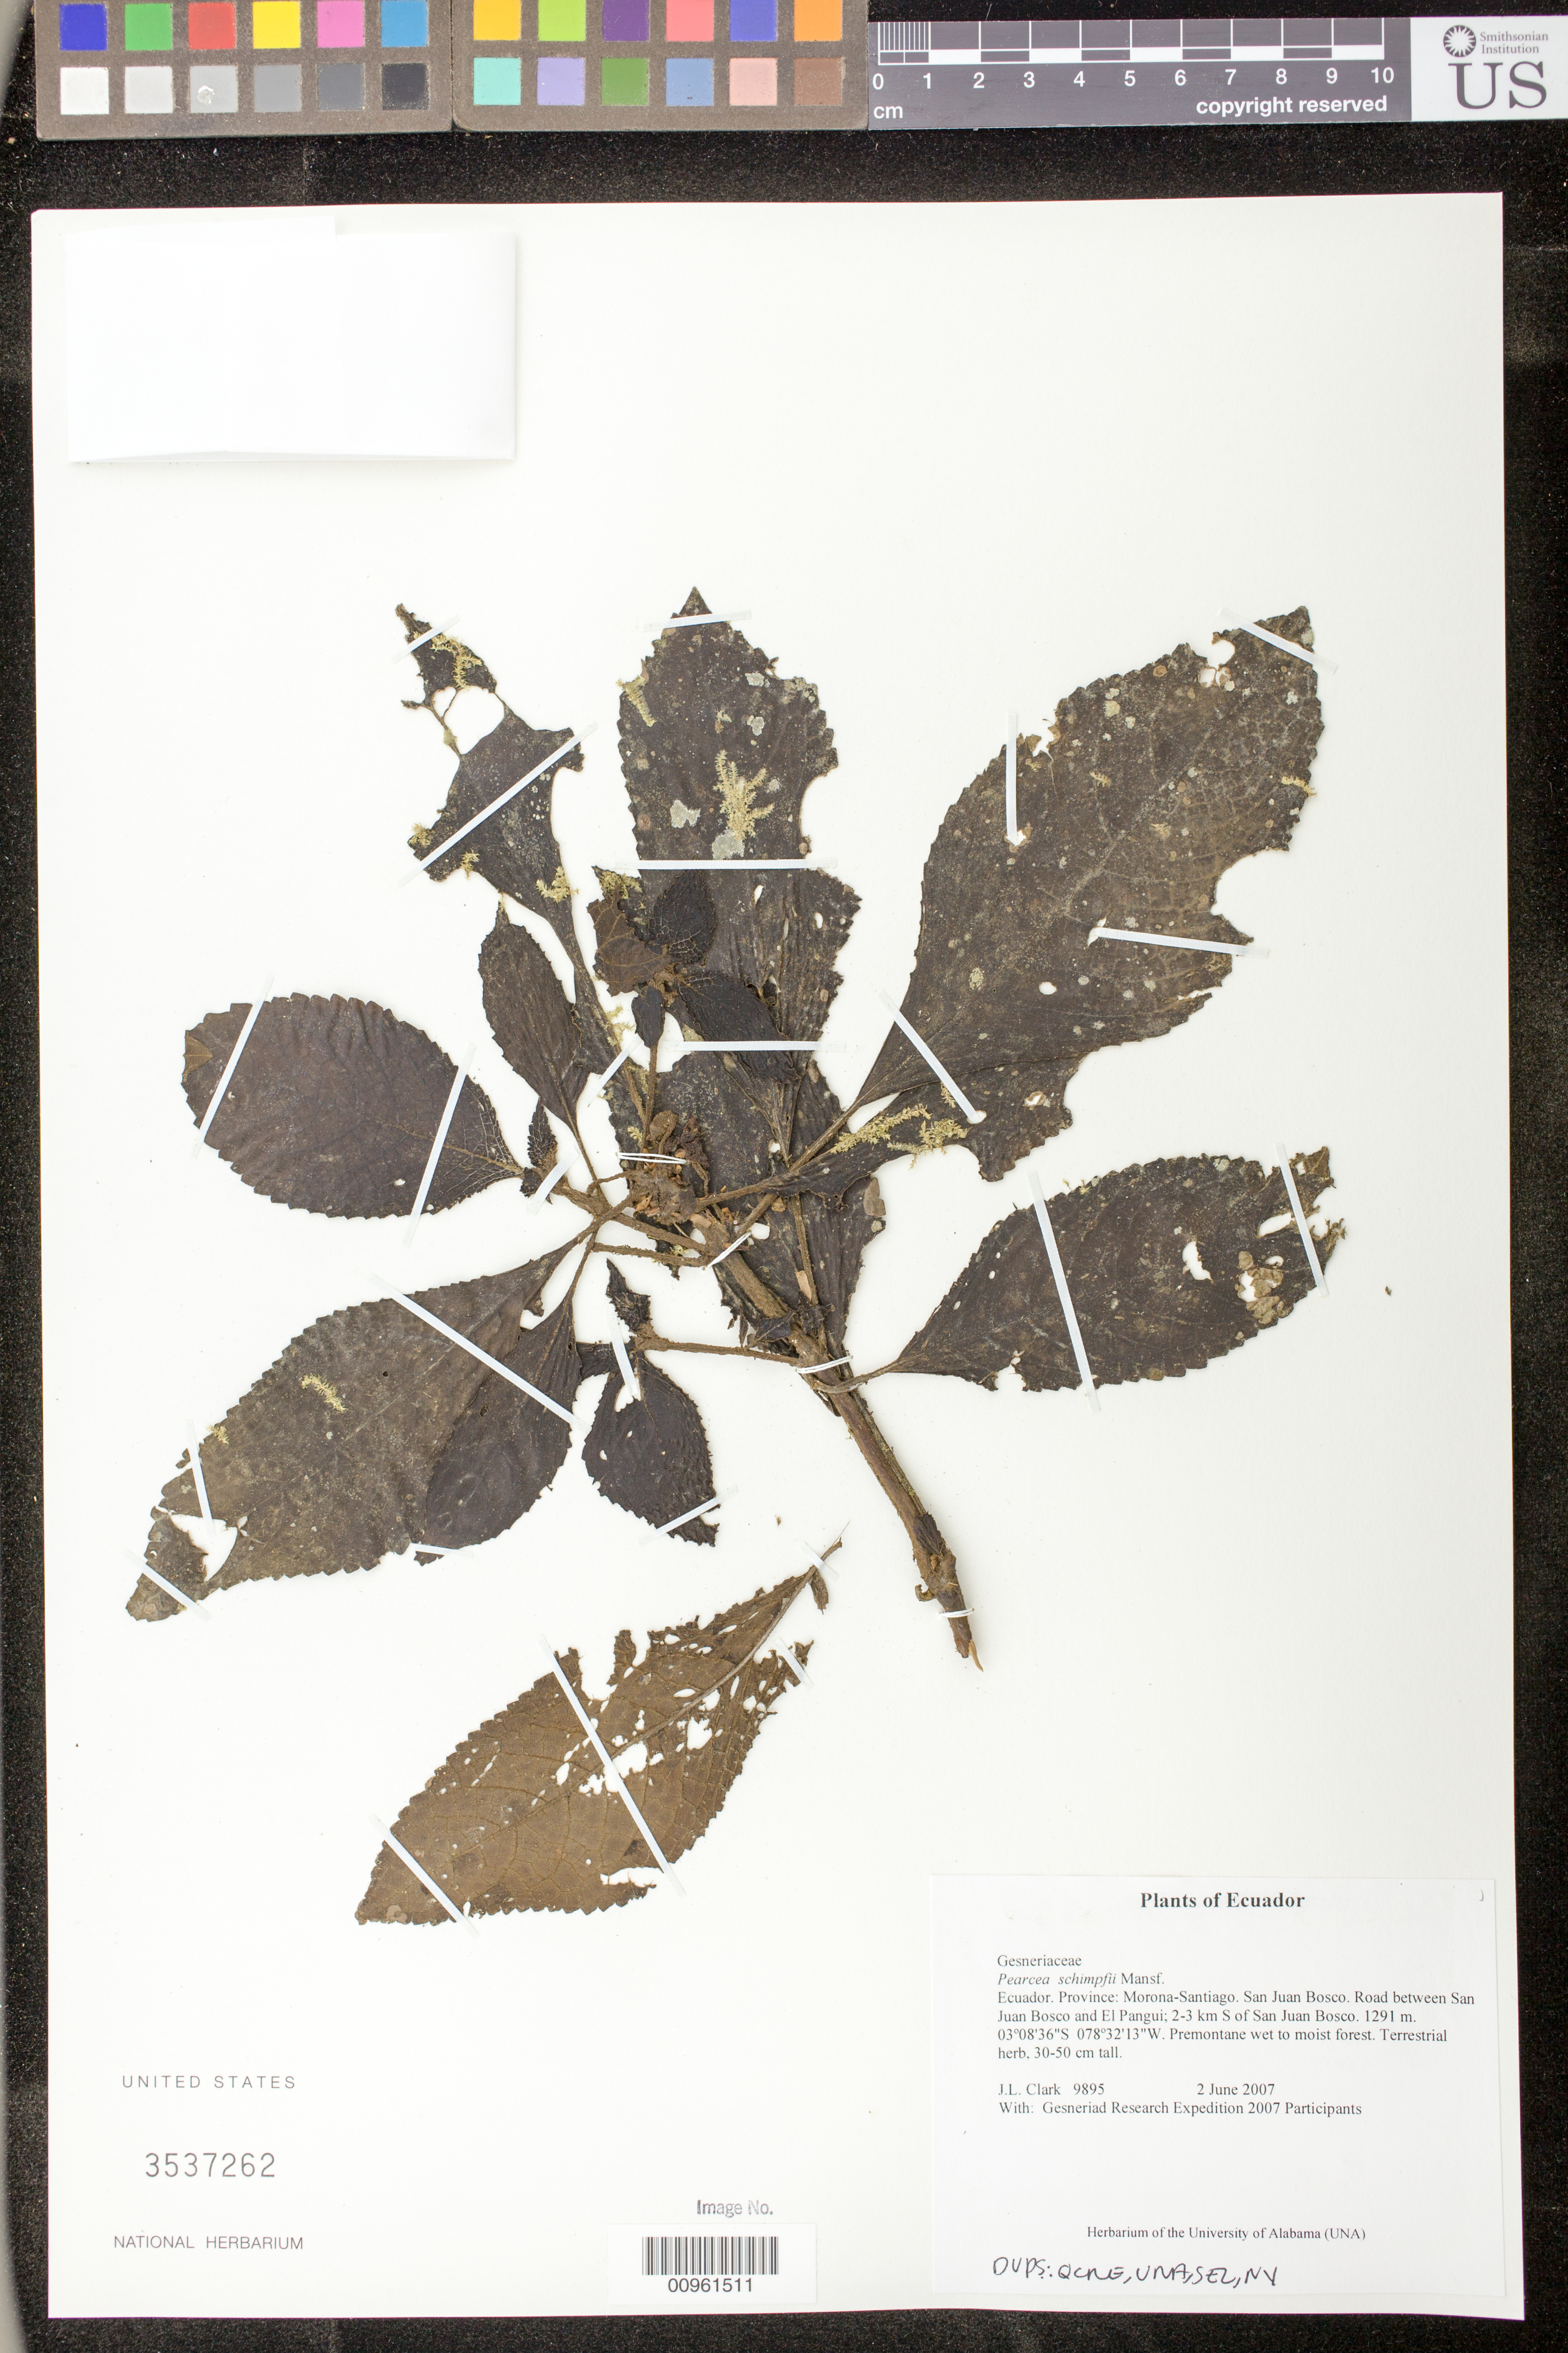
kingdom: Plantae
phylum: Tracheophyta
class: Magnoliopsida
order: Lamiales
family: Gesneriaceae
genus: Pearcea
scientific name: Pearcea schimpfii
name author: Mansf.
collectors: J. L. Clark & Gesneriad Research Expedition 2007 Participants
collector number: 9895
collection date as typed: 02 Jun 2007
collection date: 2007-06-02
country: Ecuador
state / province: Morona-Santiago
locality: San Juan Bosco. Road between San Juan Bosco and El Pangui; 2-3 km S of San Juan Bosco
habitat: Premontane wet to moist forest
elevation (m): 1291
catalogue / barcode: US 3537262